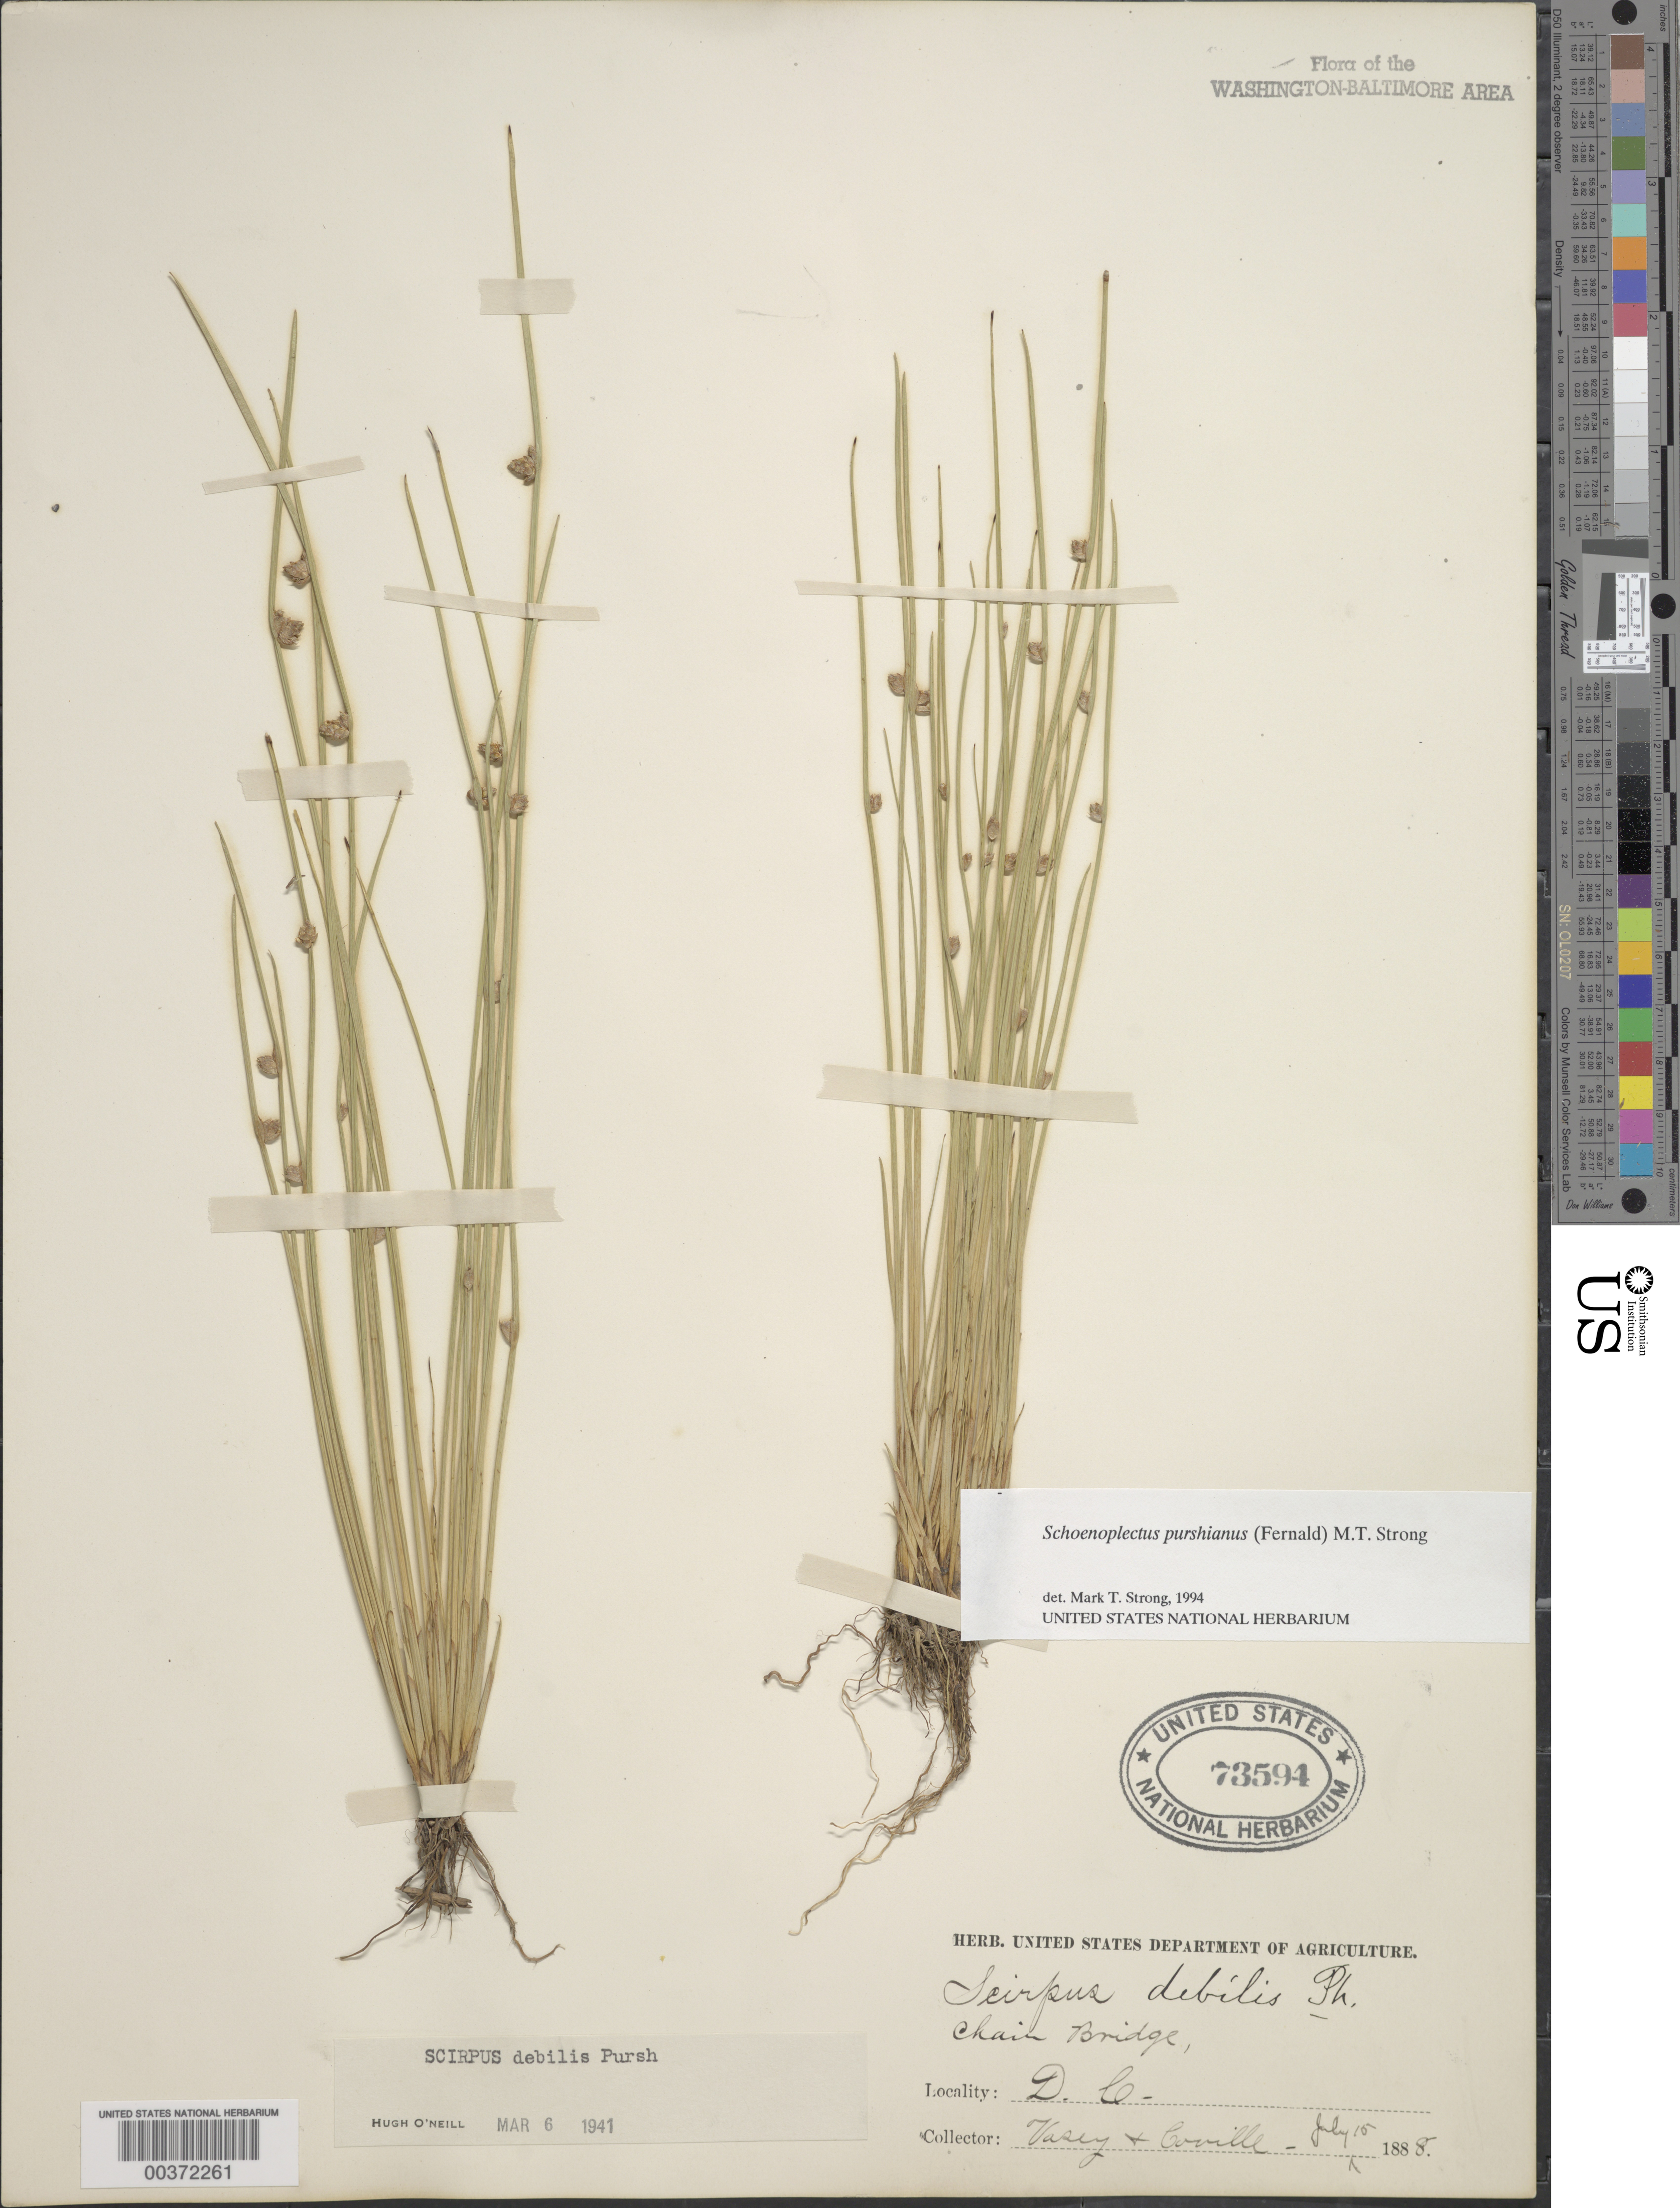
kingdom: Plantae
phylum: Tracheophyta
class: Liliopsida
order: Poales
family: Cyperaceae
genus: Schoenoplectus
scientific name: Schoenoplectus purshianus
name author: (Fernald) M.T. Strong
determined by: Strong, M. T., (US), Smithsonian Institution - National Museum of Natural History (UNITED STATES)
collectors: G. R. Vasey & F. V. Coville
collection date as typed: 15 Jul 1888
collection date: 1888-07-15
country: United States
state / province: District of Columbia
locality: Chain Bridge C. & O. Canal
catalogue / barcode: US 73594